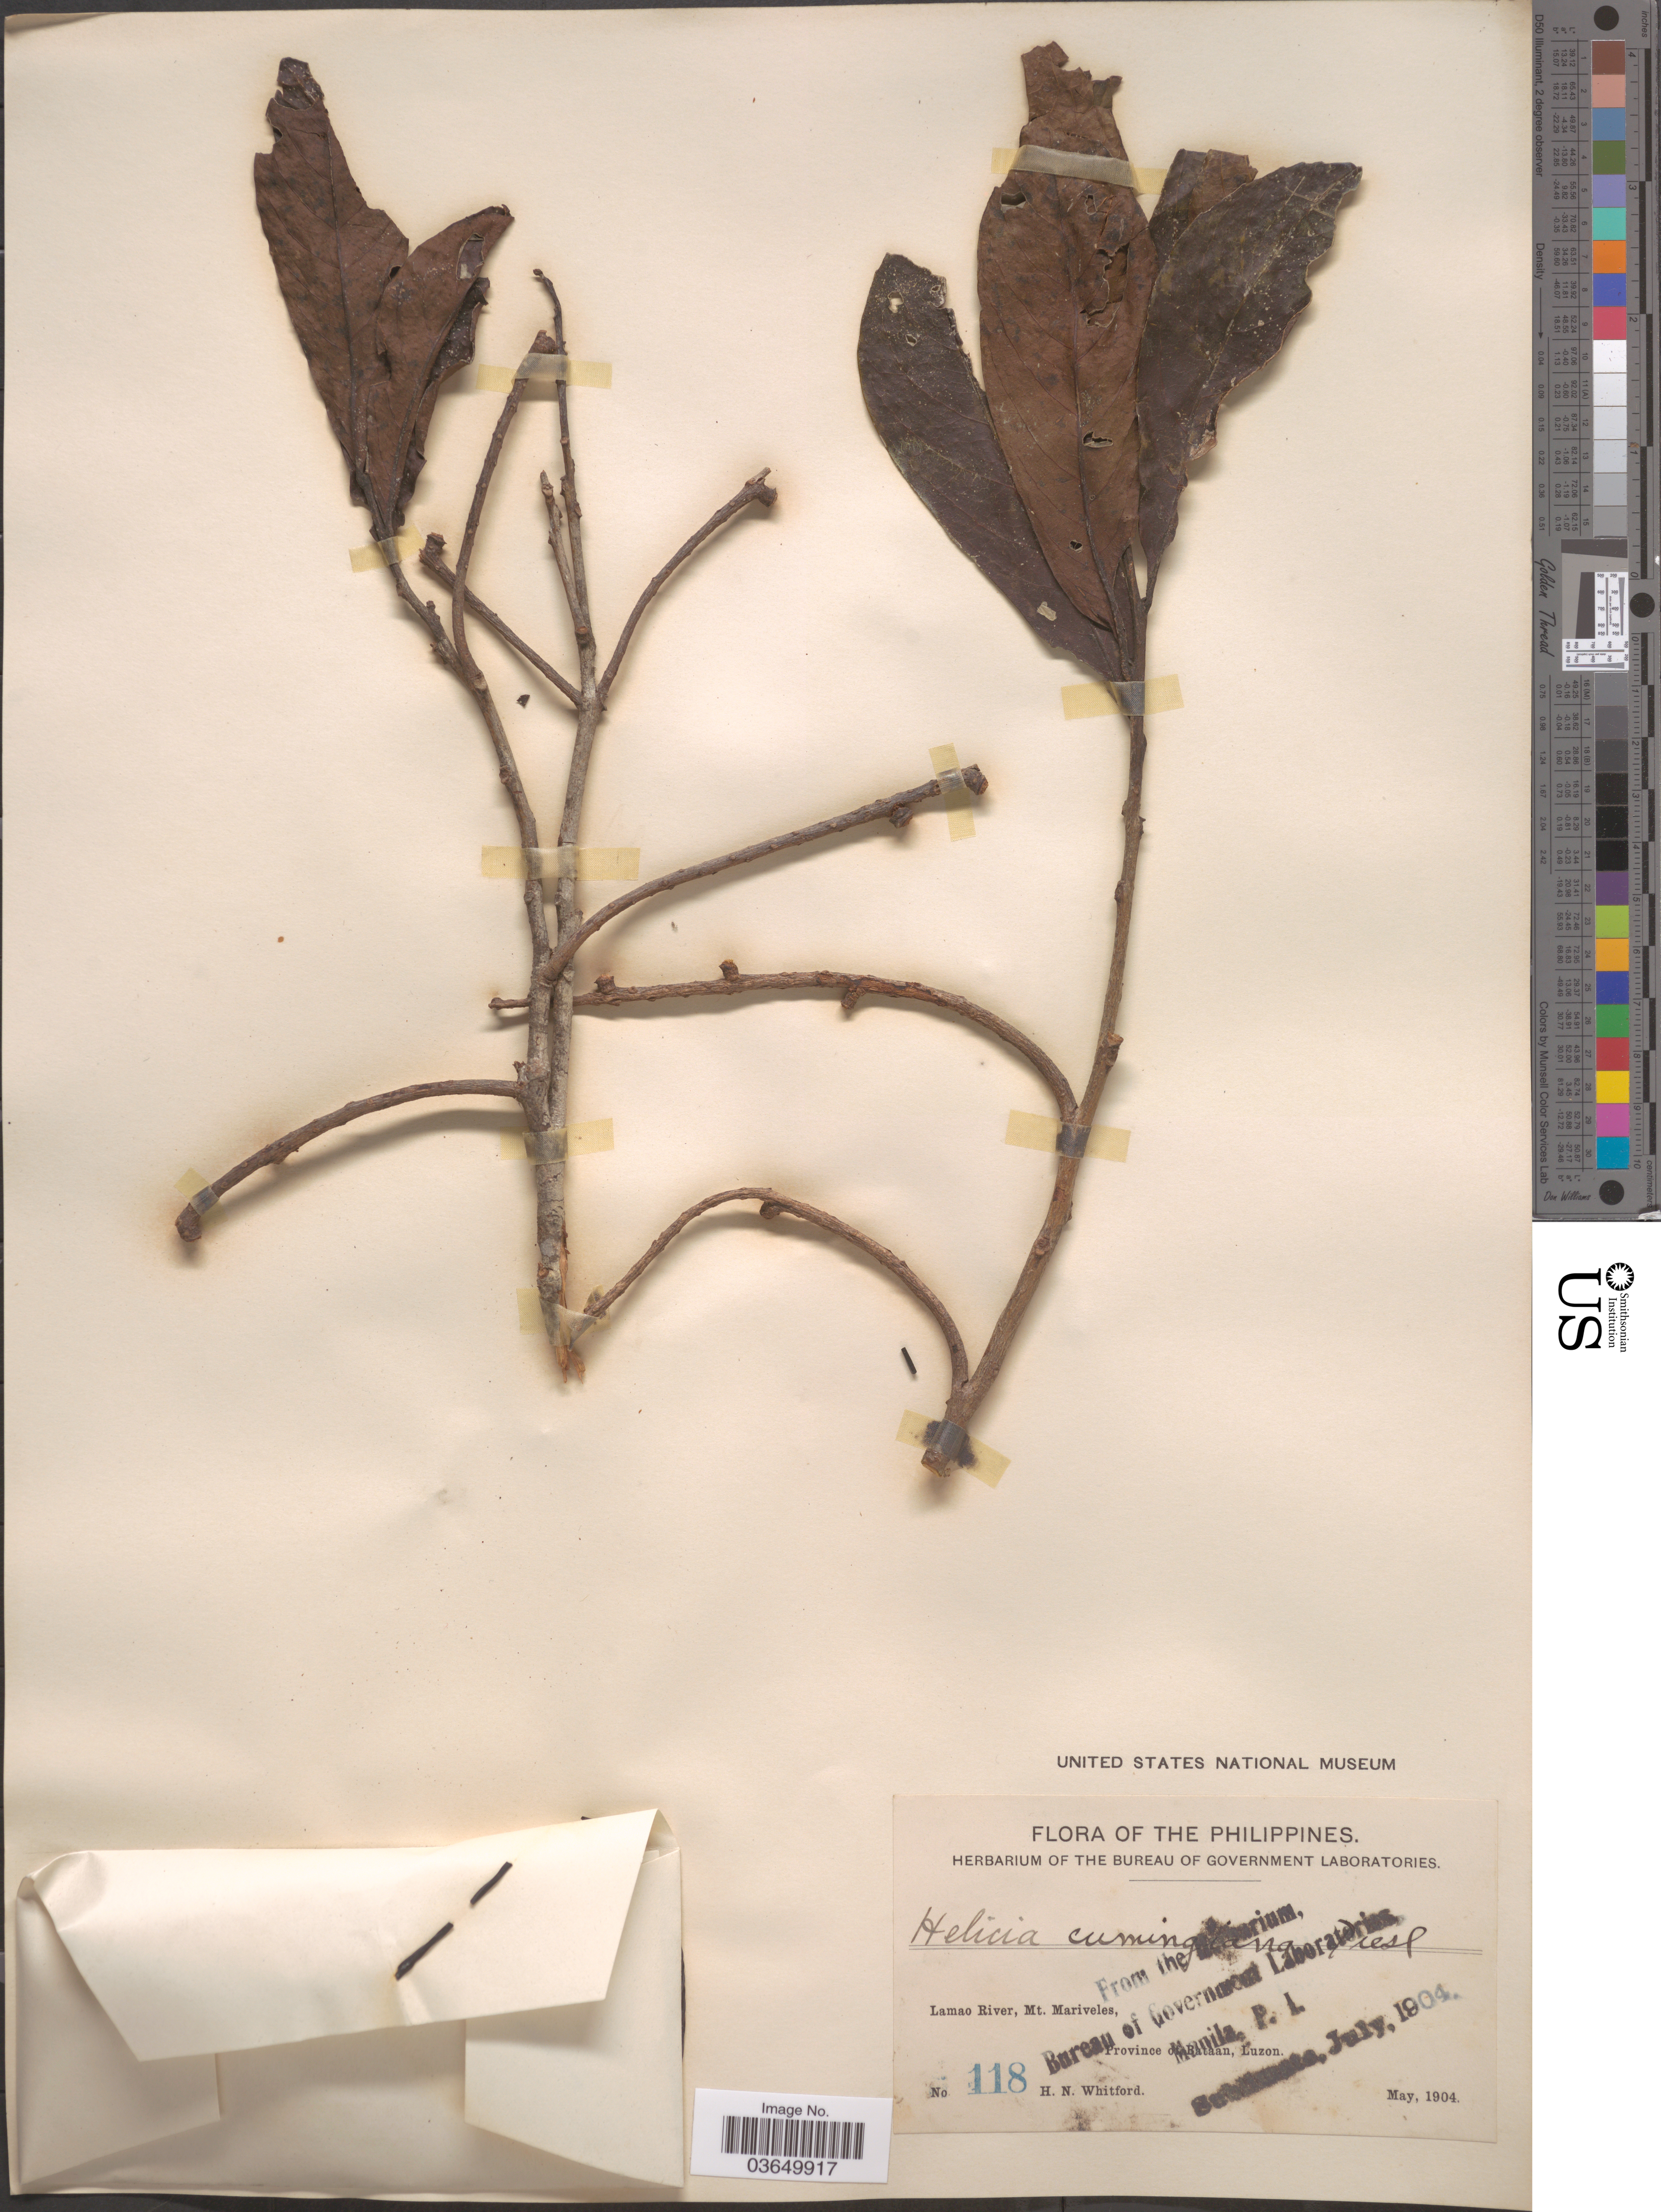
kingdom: Plantae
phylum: Tracheophyta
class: Magnoliopsida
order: Proteales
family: Proteaceae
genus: Helicia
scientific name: Helicia cumingiana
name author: C. Presl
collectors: H. N. Whitford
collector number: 118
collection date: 1904-05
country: Philippines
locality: Lamao River, Mt. Mariveles, Province of Bataan, Luzon.